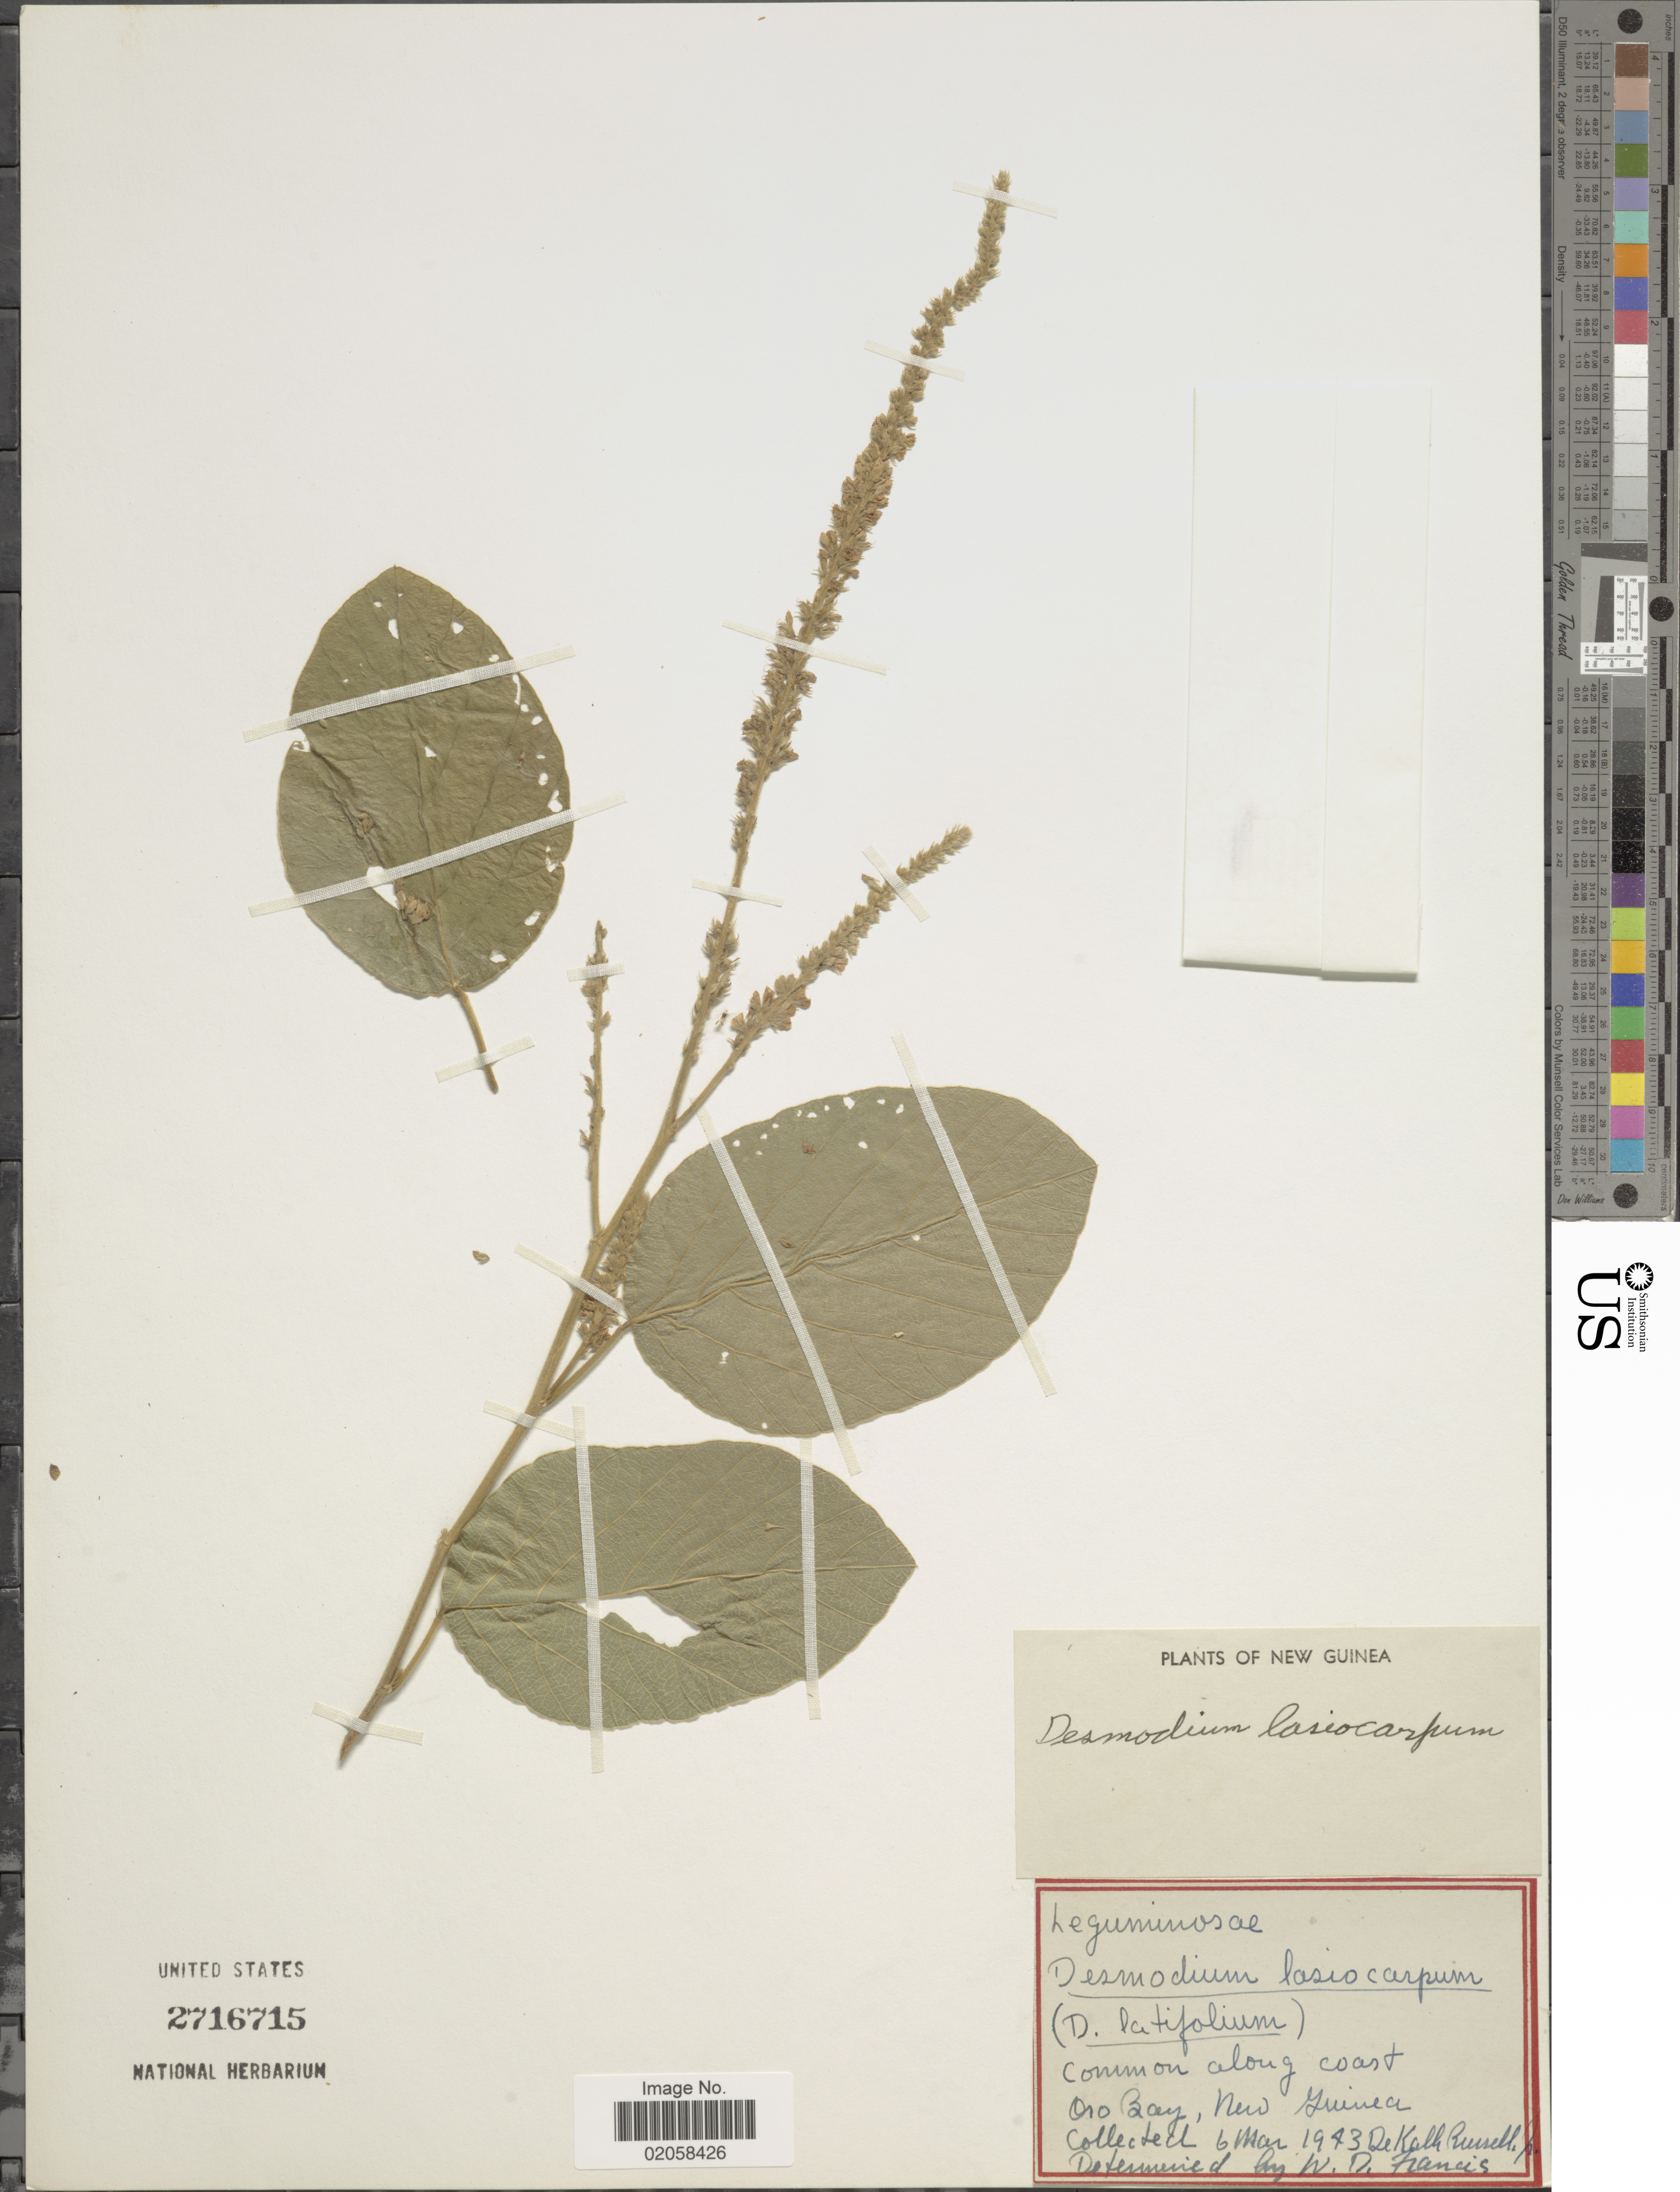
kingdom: Plantae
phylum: Tracheophyta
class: Magnoliopsida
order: Fabales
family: Fabaceae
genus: Desmodium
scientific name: Desmodium lasiocarpum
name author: DC.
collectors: D. K. Russell Jr.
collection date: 1943-03-06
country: Indonesia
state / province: Papua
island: New Guinea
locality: New Guinea, common along coast, Oro Bay.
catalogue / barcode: US 2716715